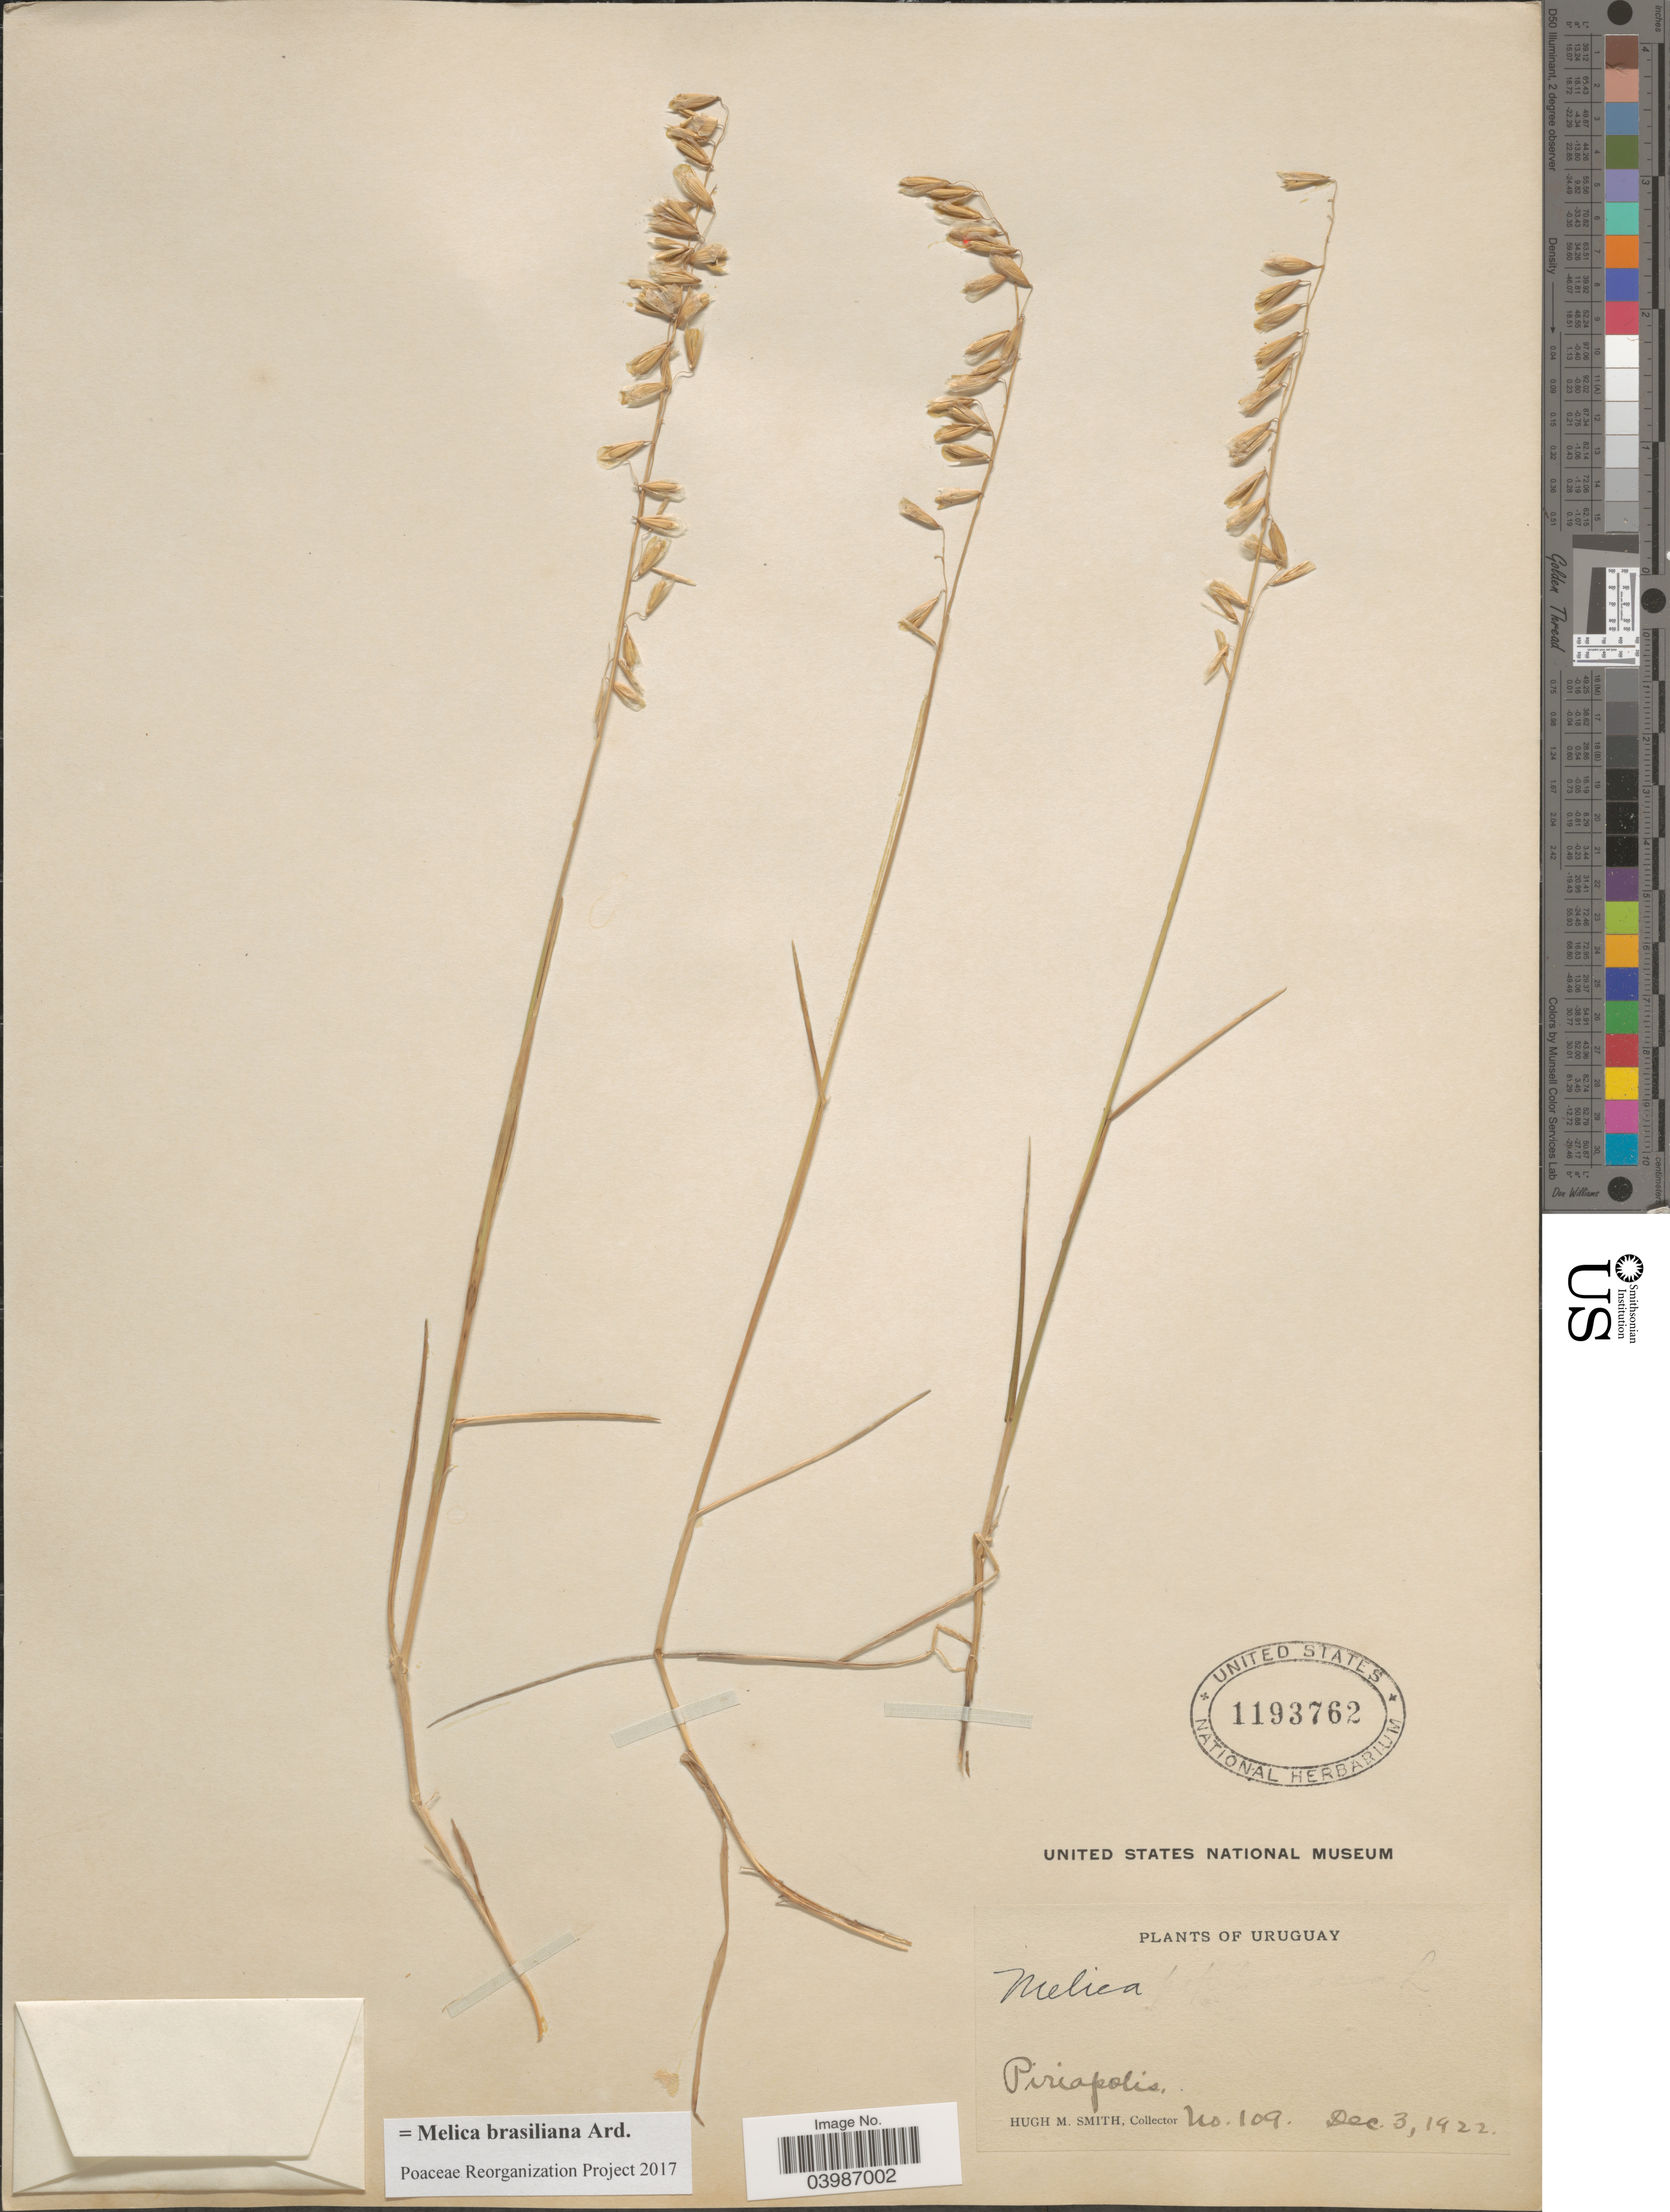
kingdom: Plantae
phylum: Tracheophyta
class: Liliopsida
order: Poales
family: Poaceae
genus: Melica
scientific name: Melica brasiliana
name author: Ard.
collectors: H. M. Smith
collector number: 109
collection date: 1922-12-03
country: Uruguay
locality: Piriapolis.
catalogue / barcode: US 1193762